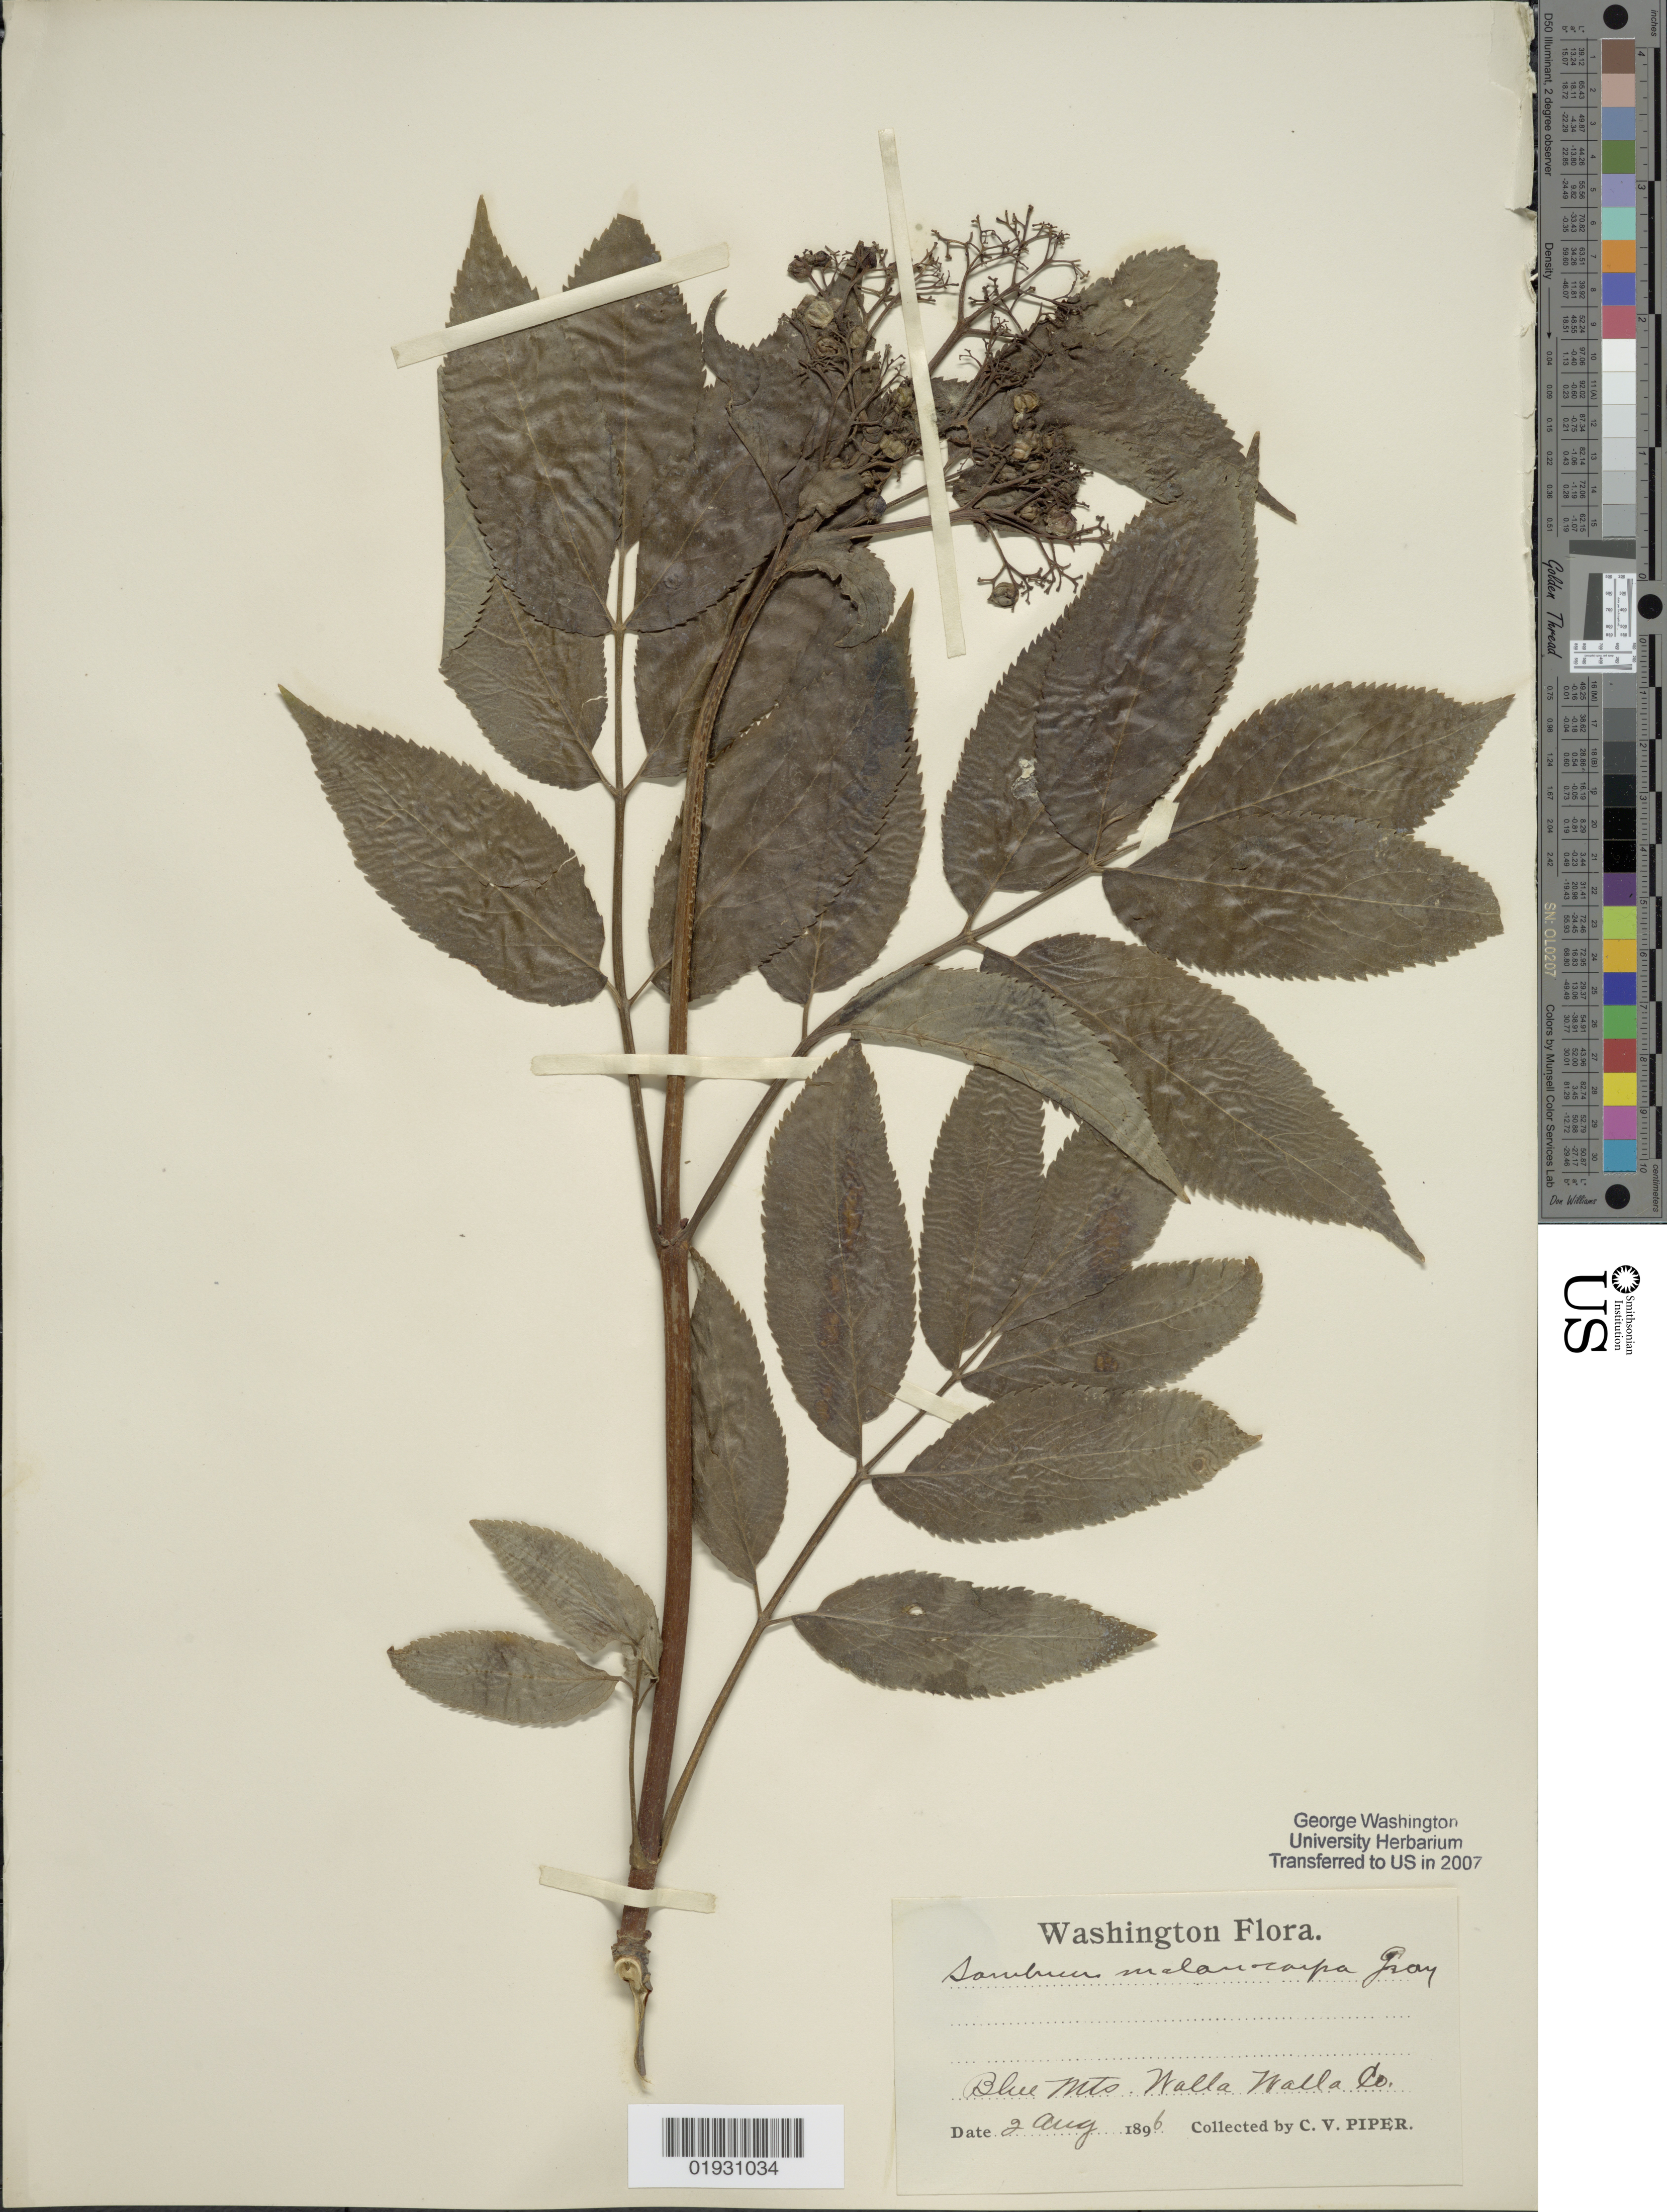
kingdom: Plantae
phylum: Tracheophyta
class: Magnoliopsida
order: Dipsacales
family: Viburnaceae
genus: Sambucus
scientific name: Sambucus melanocarpa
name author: A. Gray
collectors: C. V. Piper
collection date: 1896-08-02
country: United States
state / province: Washington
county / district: Walla Walla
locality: Blue Mts. Walla Walla Co.